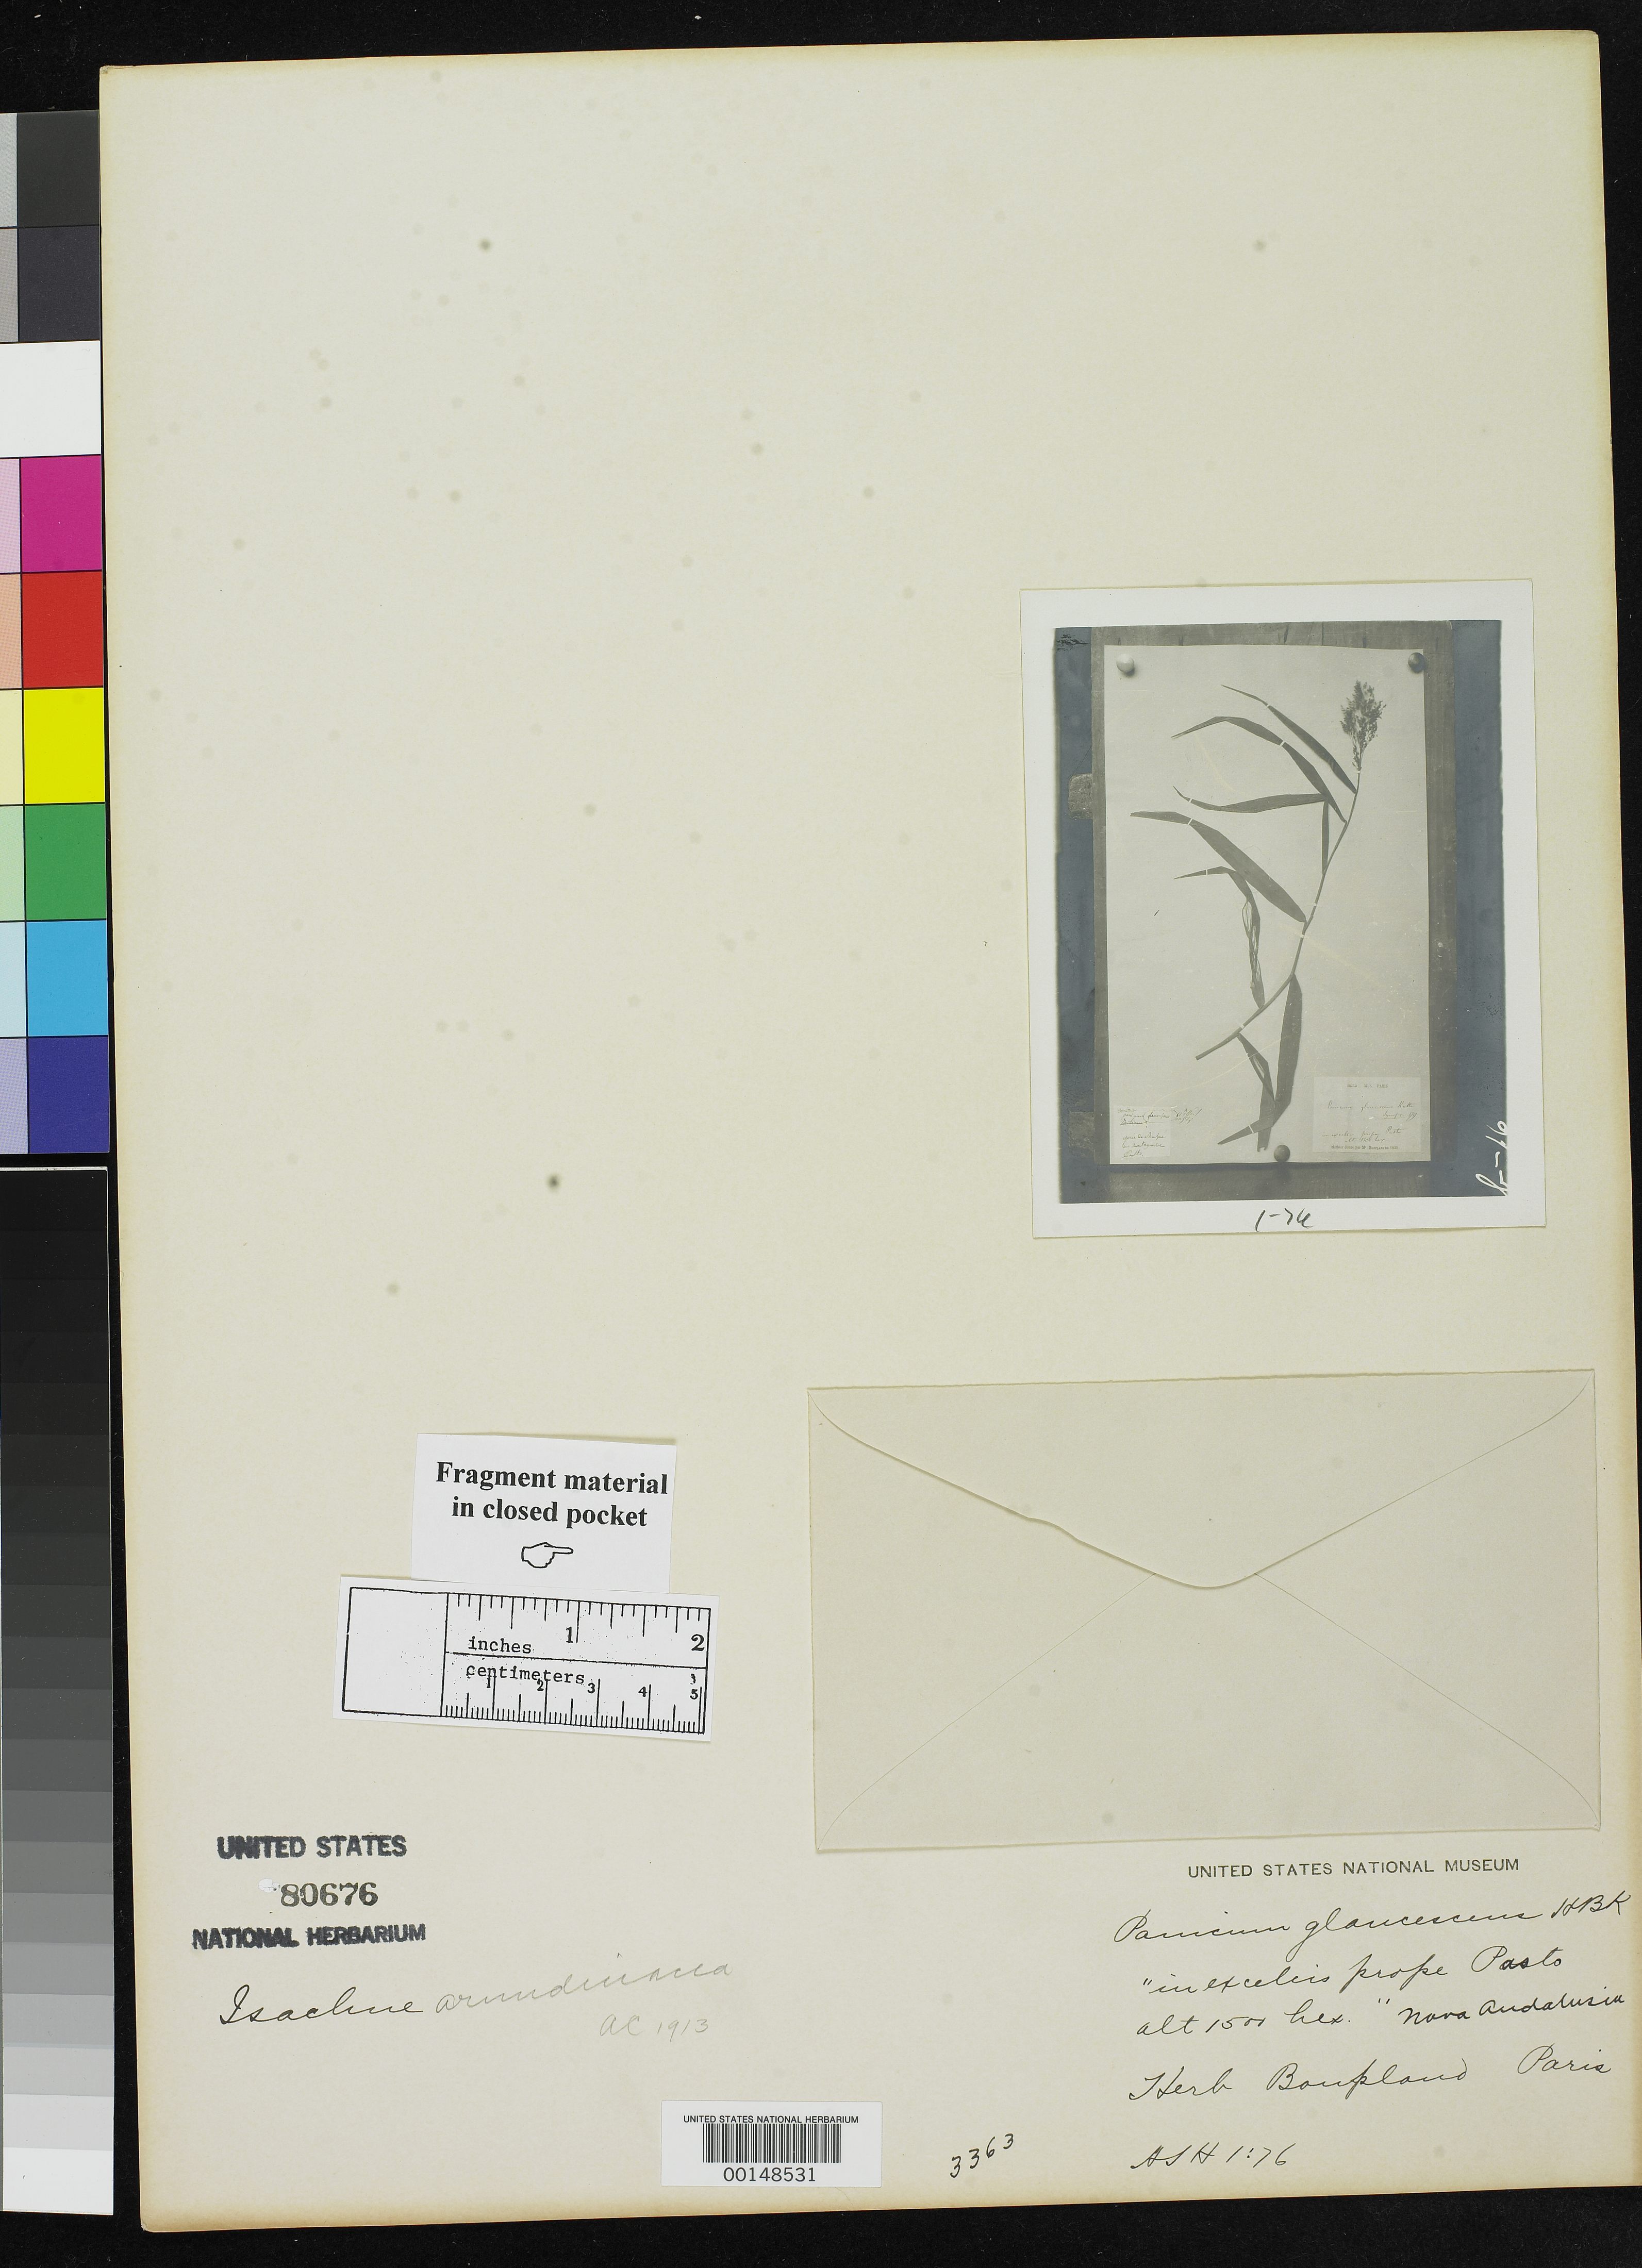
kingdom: Plantae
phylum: Tracheophyta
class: Liliopsida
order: Poales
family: Poaceae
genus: Panicum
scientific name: Panicum glaucescens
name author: Kunth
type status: Type Fragment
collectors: F. W. Humboldt & A. J. A. Bonpland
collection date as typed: Sep ---- and -- Dec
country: Venezuela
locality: Pasto; alt. 1500 HP.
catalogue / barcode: US 80676